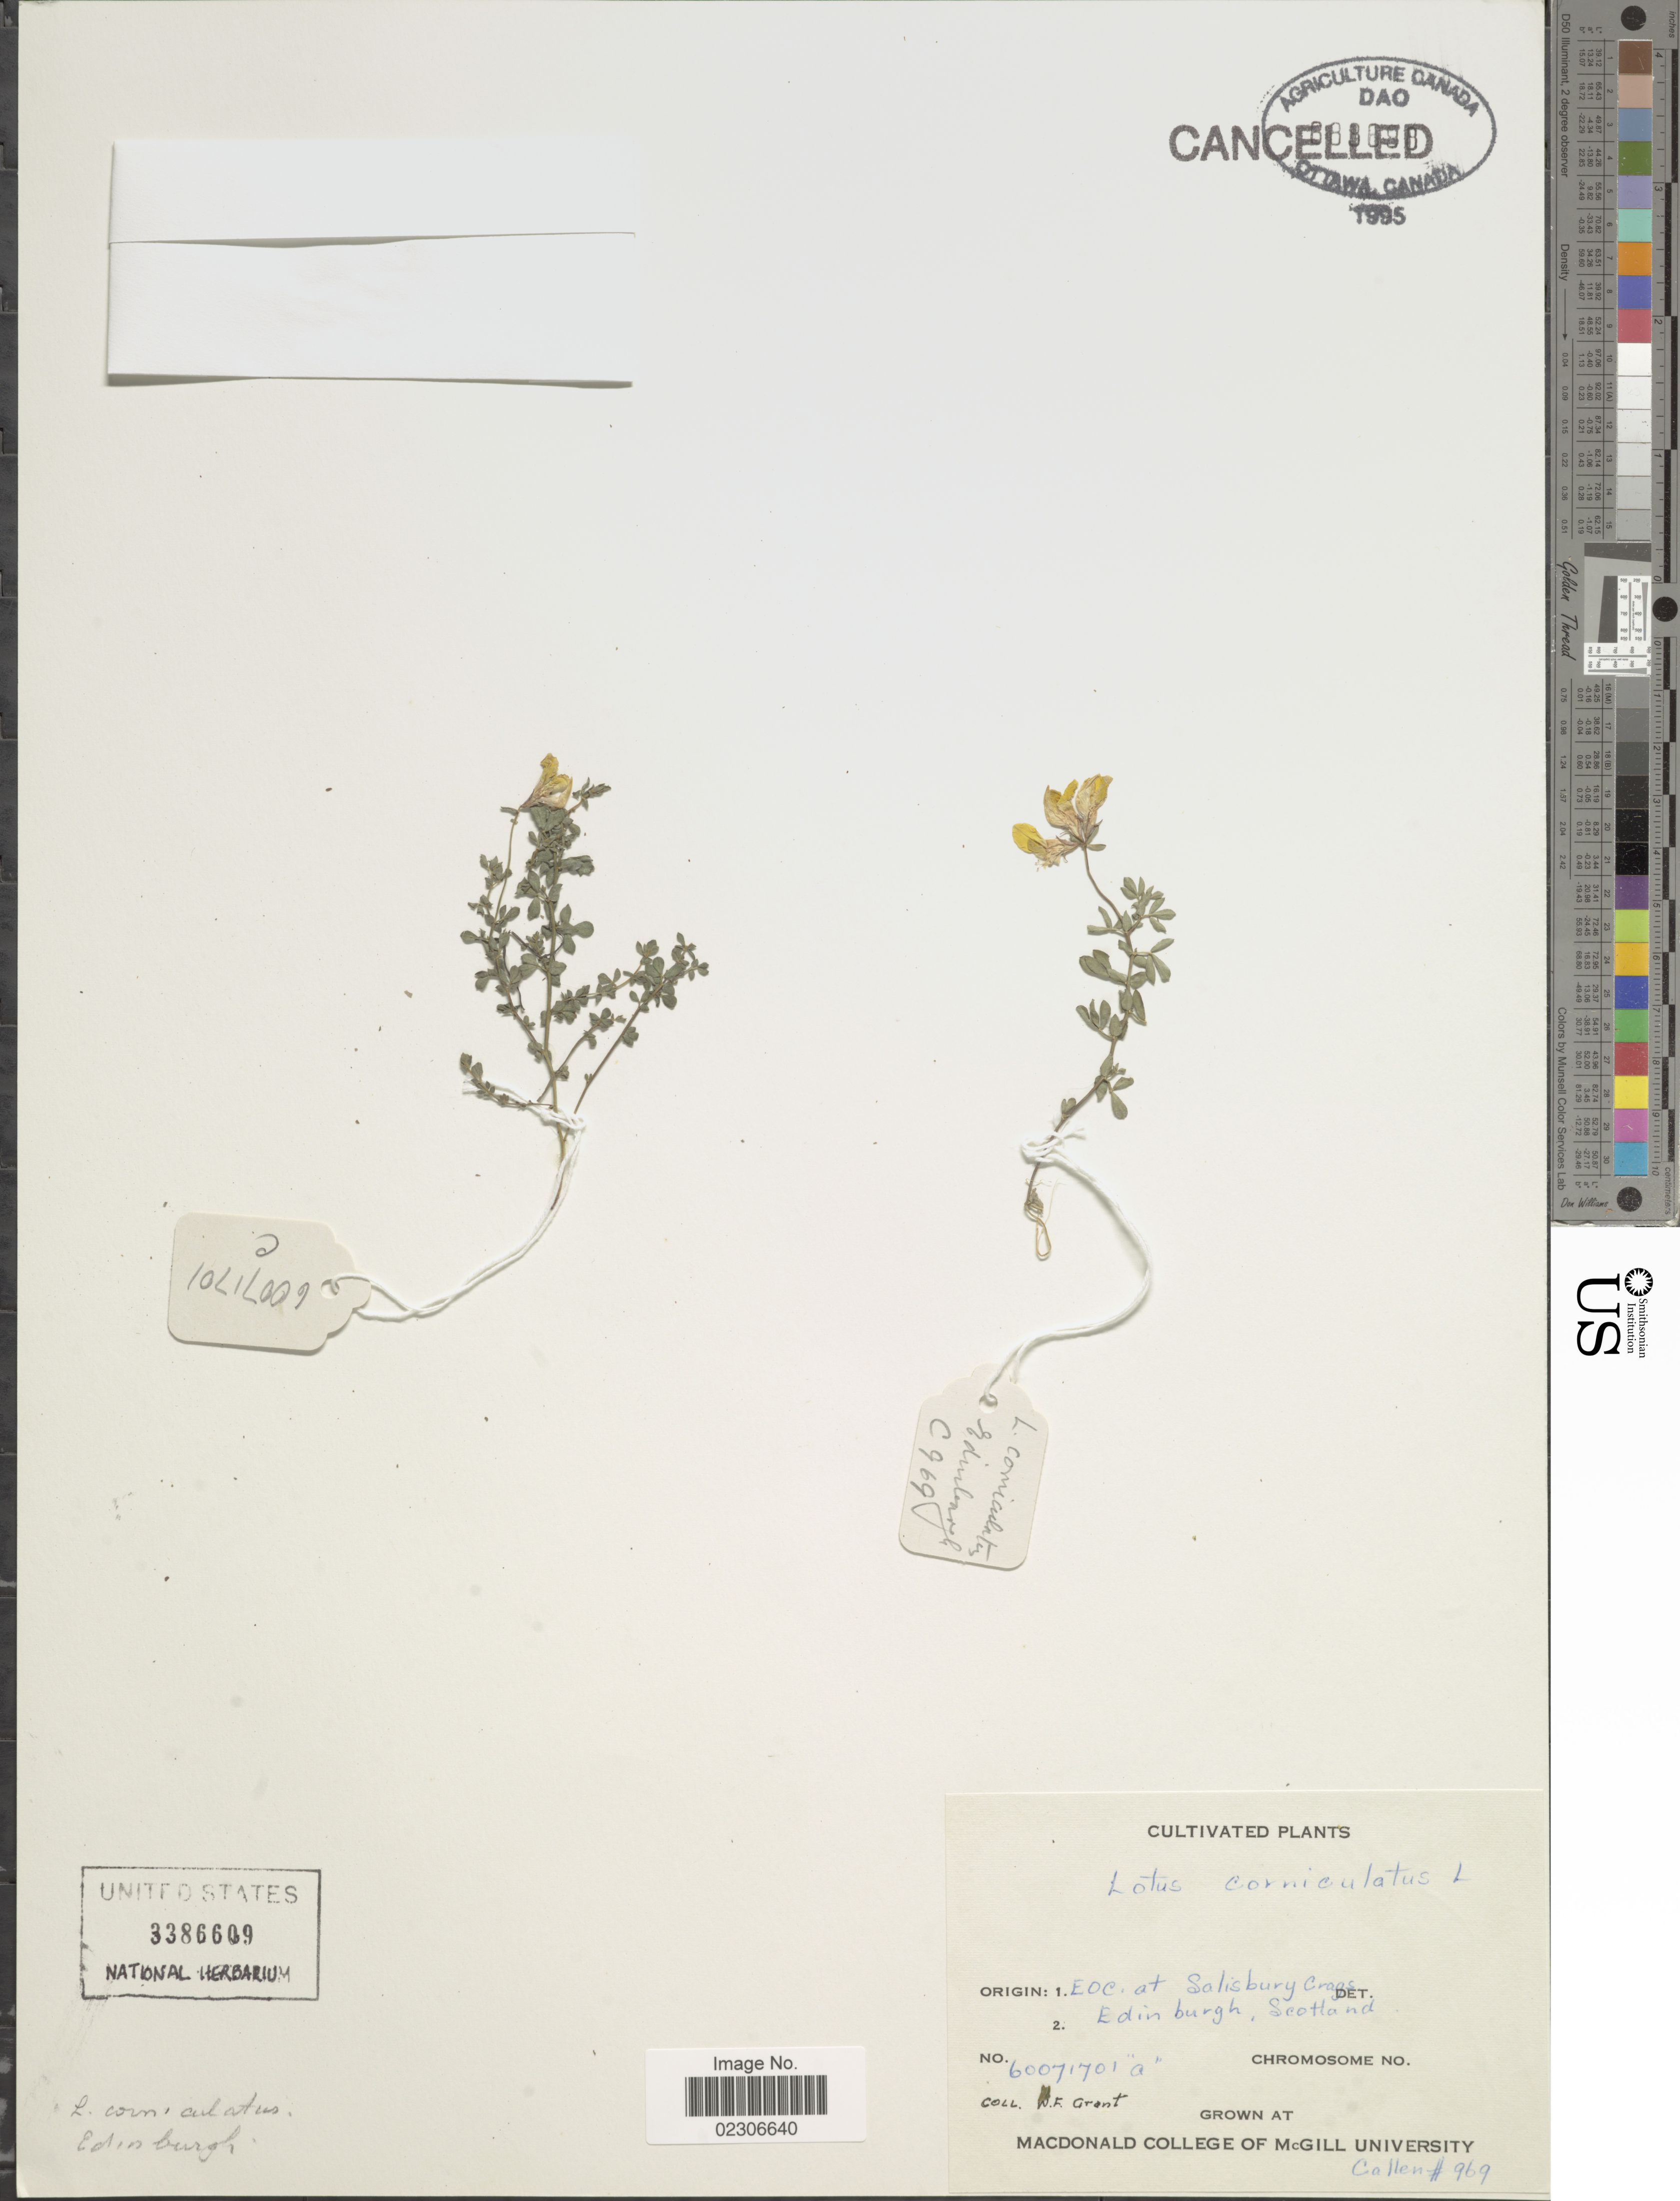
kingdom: Plantae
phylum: Tracheophyta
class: Magnoliopsida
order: Fabales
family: Fabaceae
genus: Lotus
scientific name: Lotus corniculatus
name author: L.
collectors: W. Grant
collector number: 60071701a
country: Canada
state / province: Quebec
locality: Macdonald College of McGill University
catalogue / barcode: US 3386609